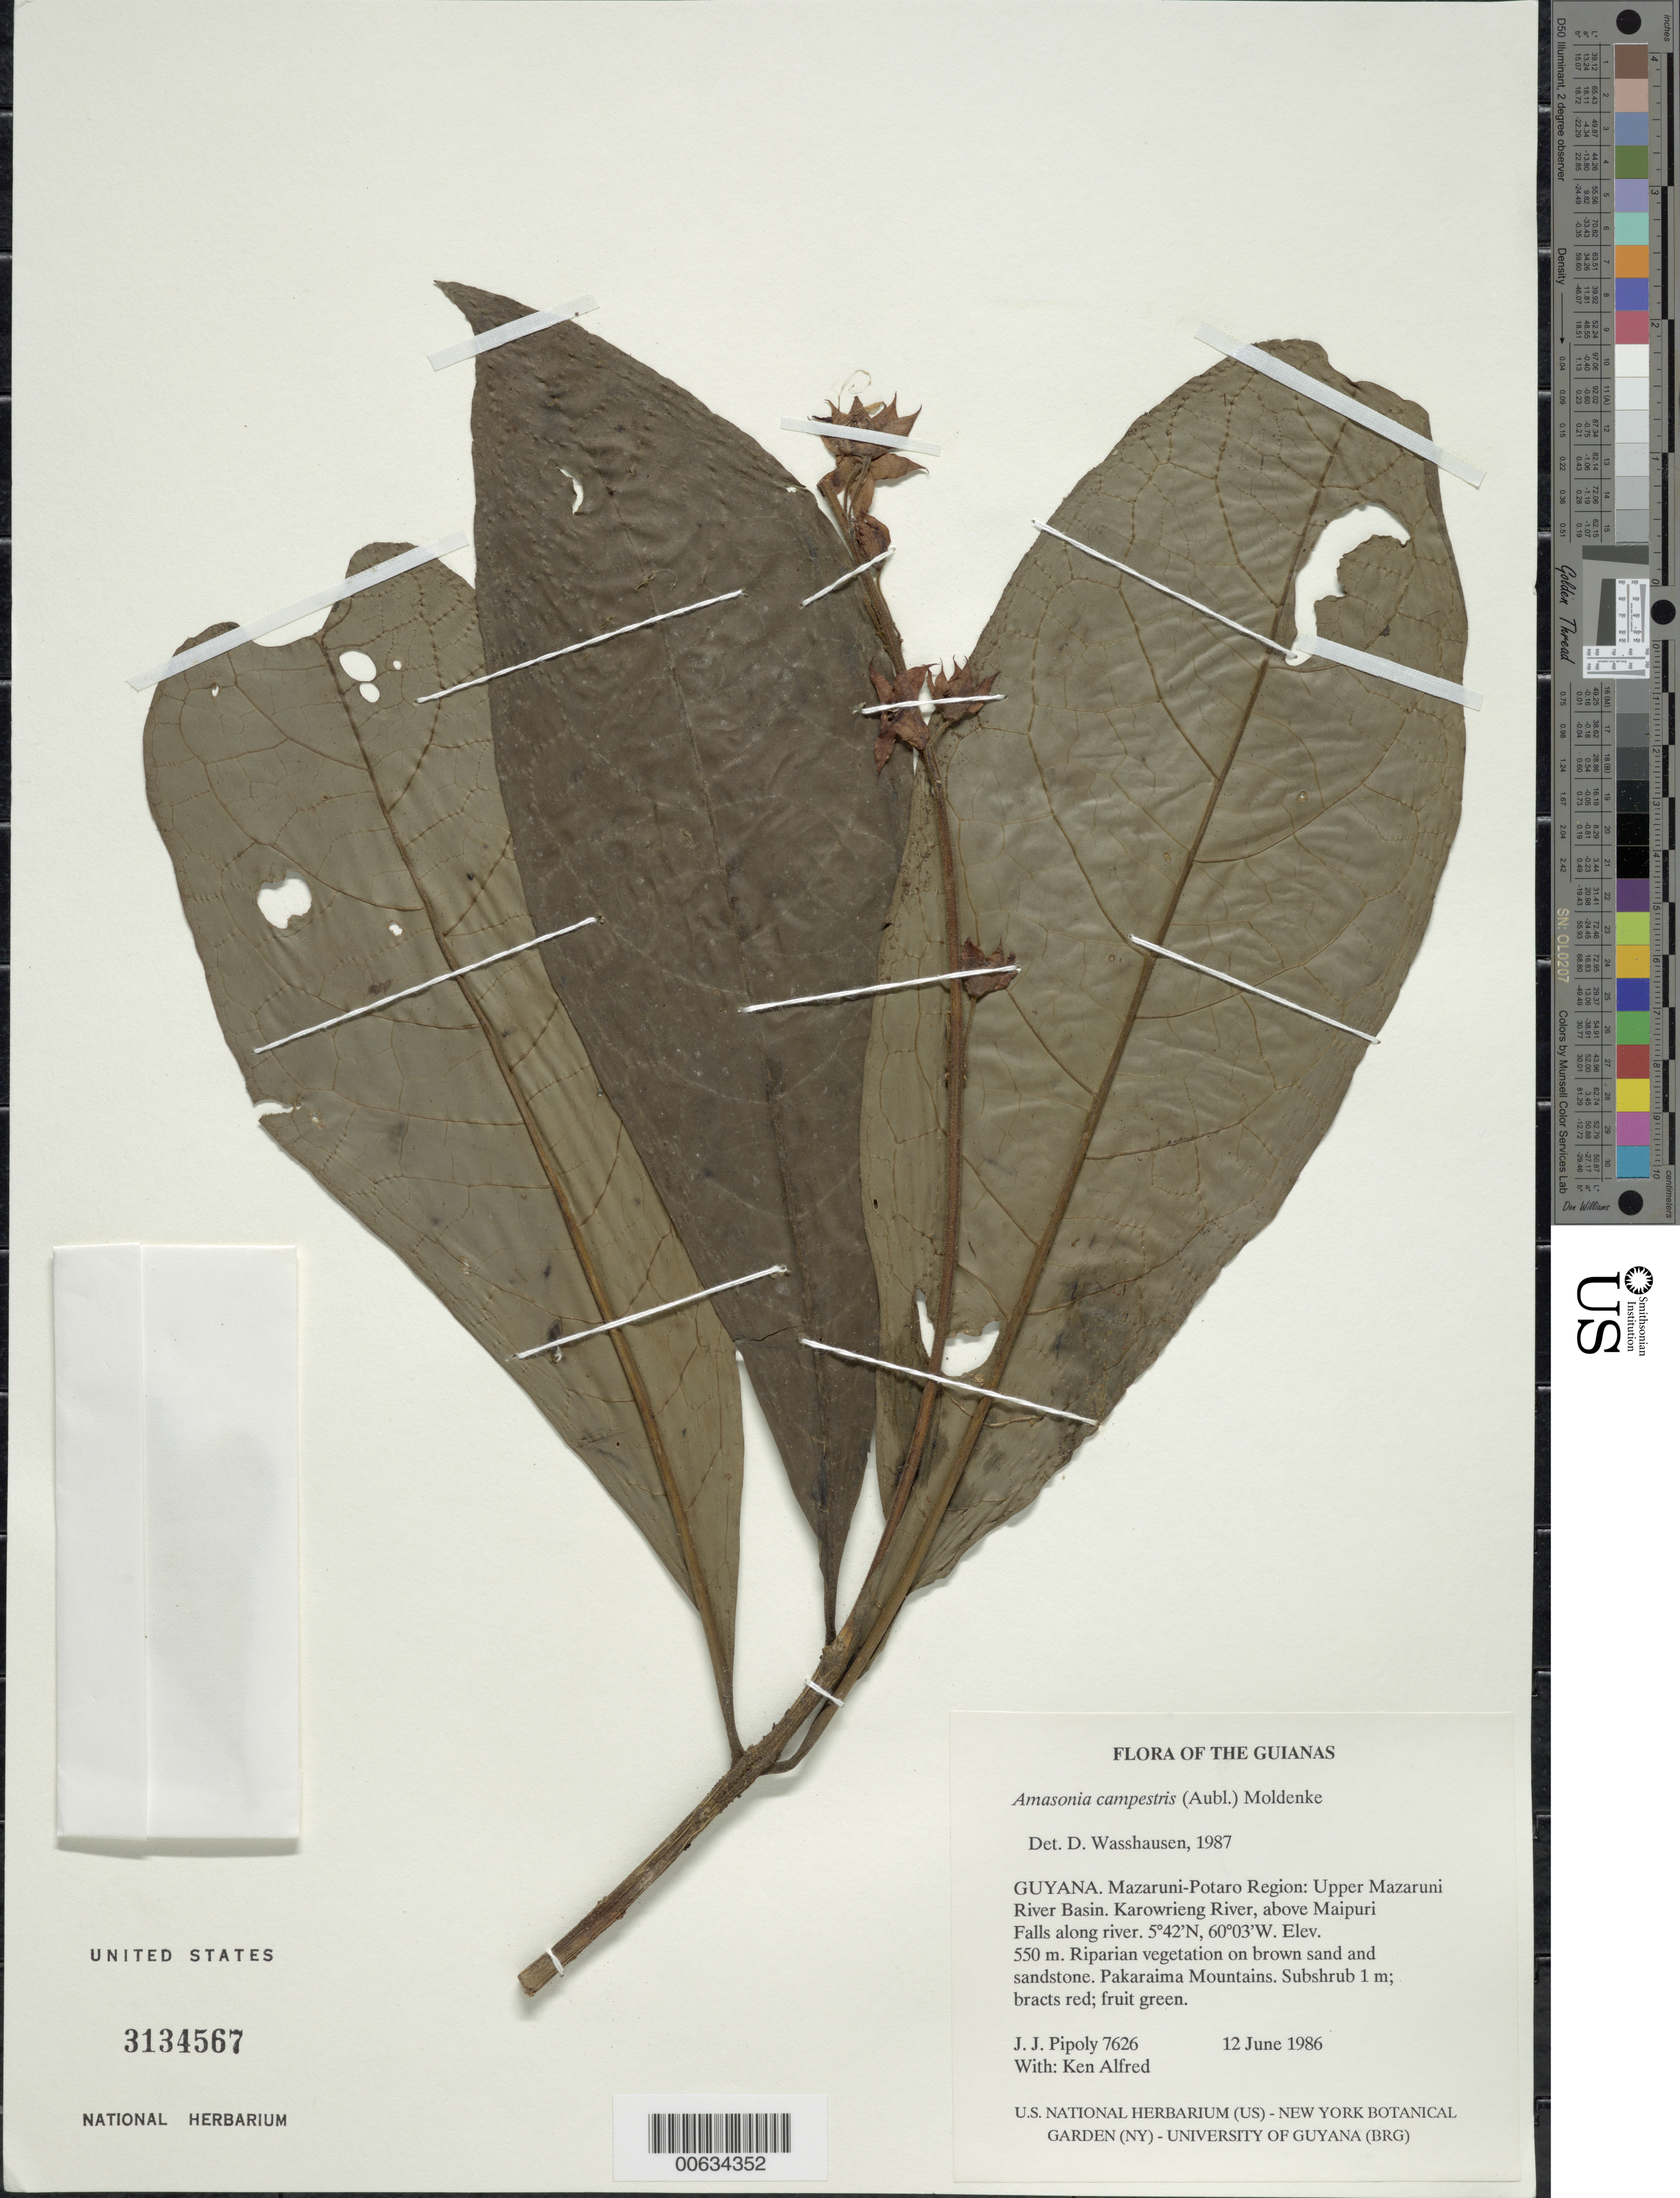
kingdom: Plantae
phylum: Tracheophyta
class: Magnoliopsida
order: Lamiales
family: Lamiaceae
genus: Amasonia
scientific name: Amasonia campestris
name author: (Aubl.) Moldenke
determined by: Wasshausen, Dieter C., (BOT), Smithsonian Institution - National Museum of Natural History (UNITED STATES)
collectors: J. J. Pipoly & K. Alfred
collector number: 7626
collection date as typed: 12 June 1986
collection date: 1986-06-12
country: Guyana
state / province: Cuyuni-Mazaruni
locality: Pakaraima Mts. Upper Mazaruni River Basin. Karowrieng River, above Maipuri Falls along river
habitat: Riparian vegetation on brown sand and sandstone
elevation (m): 550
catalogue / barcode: US 3134567